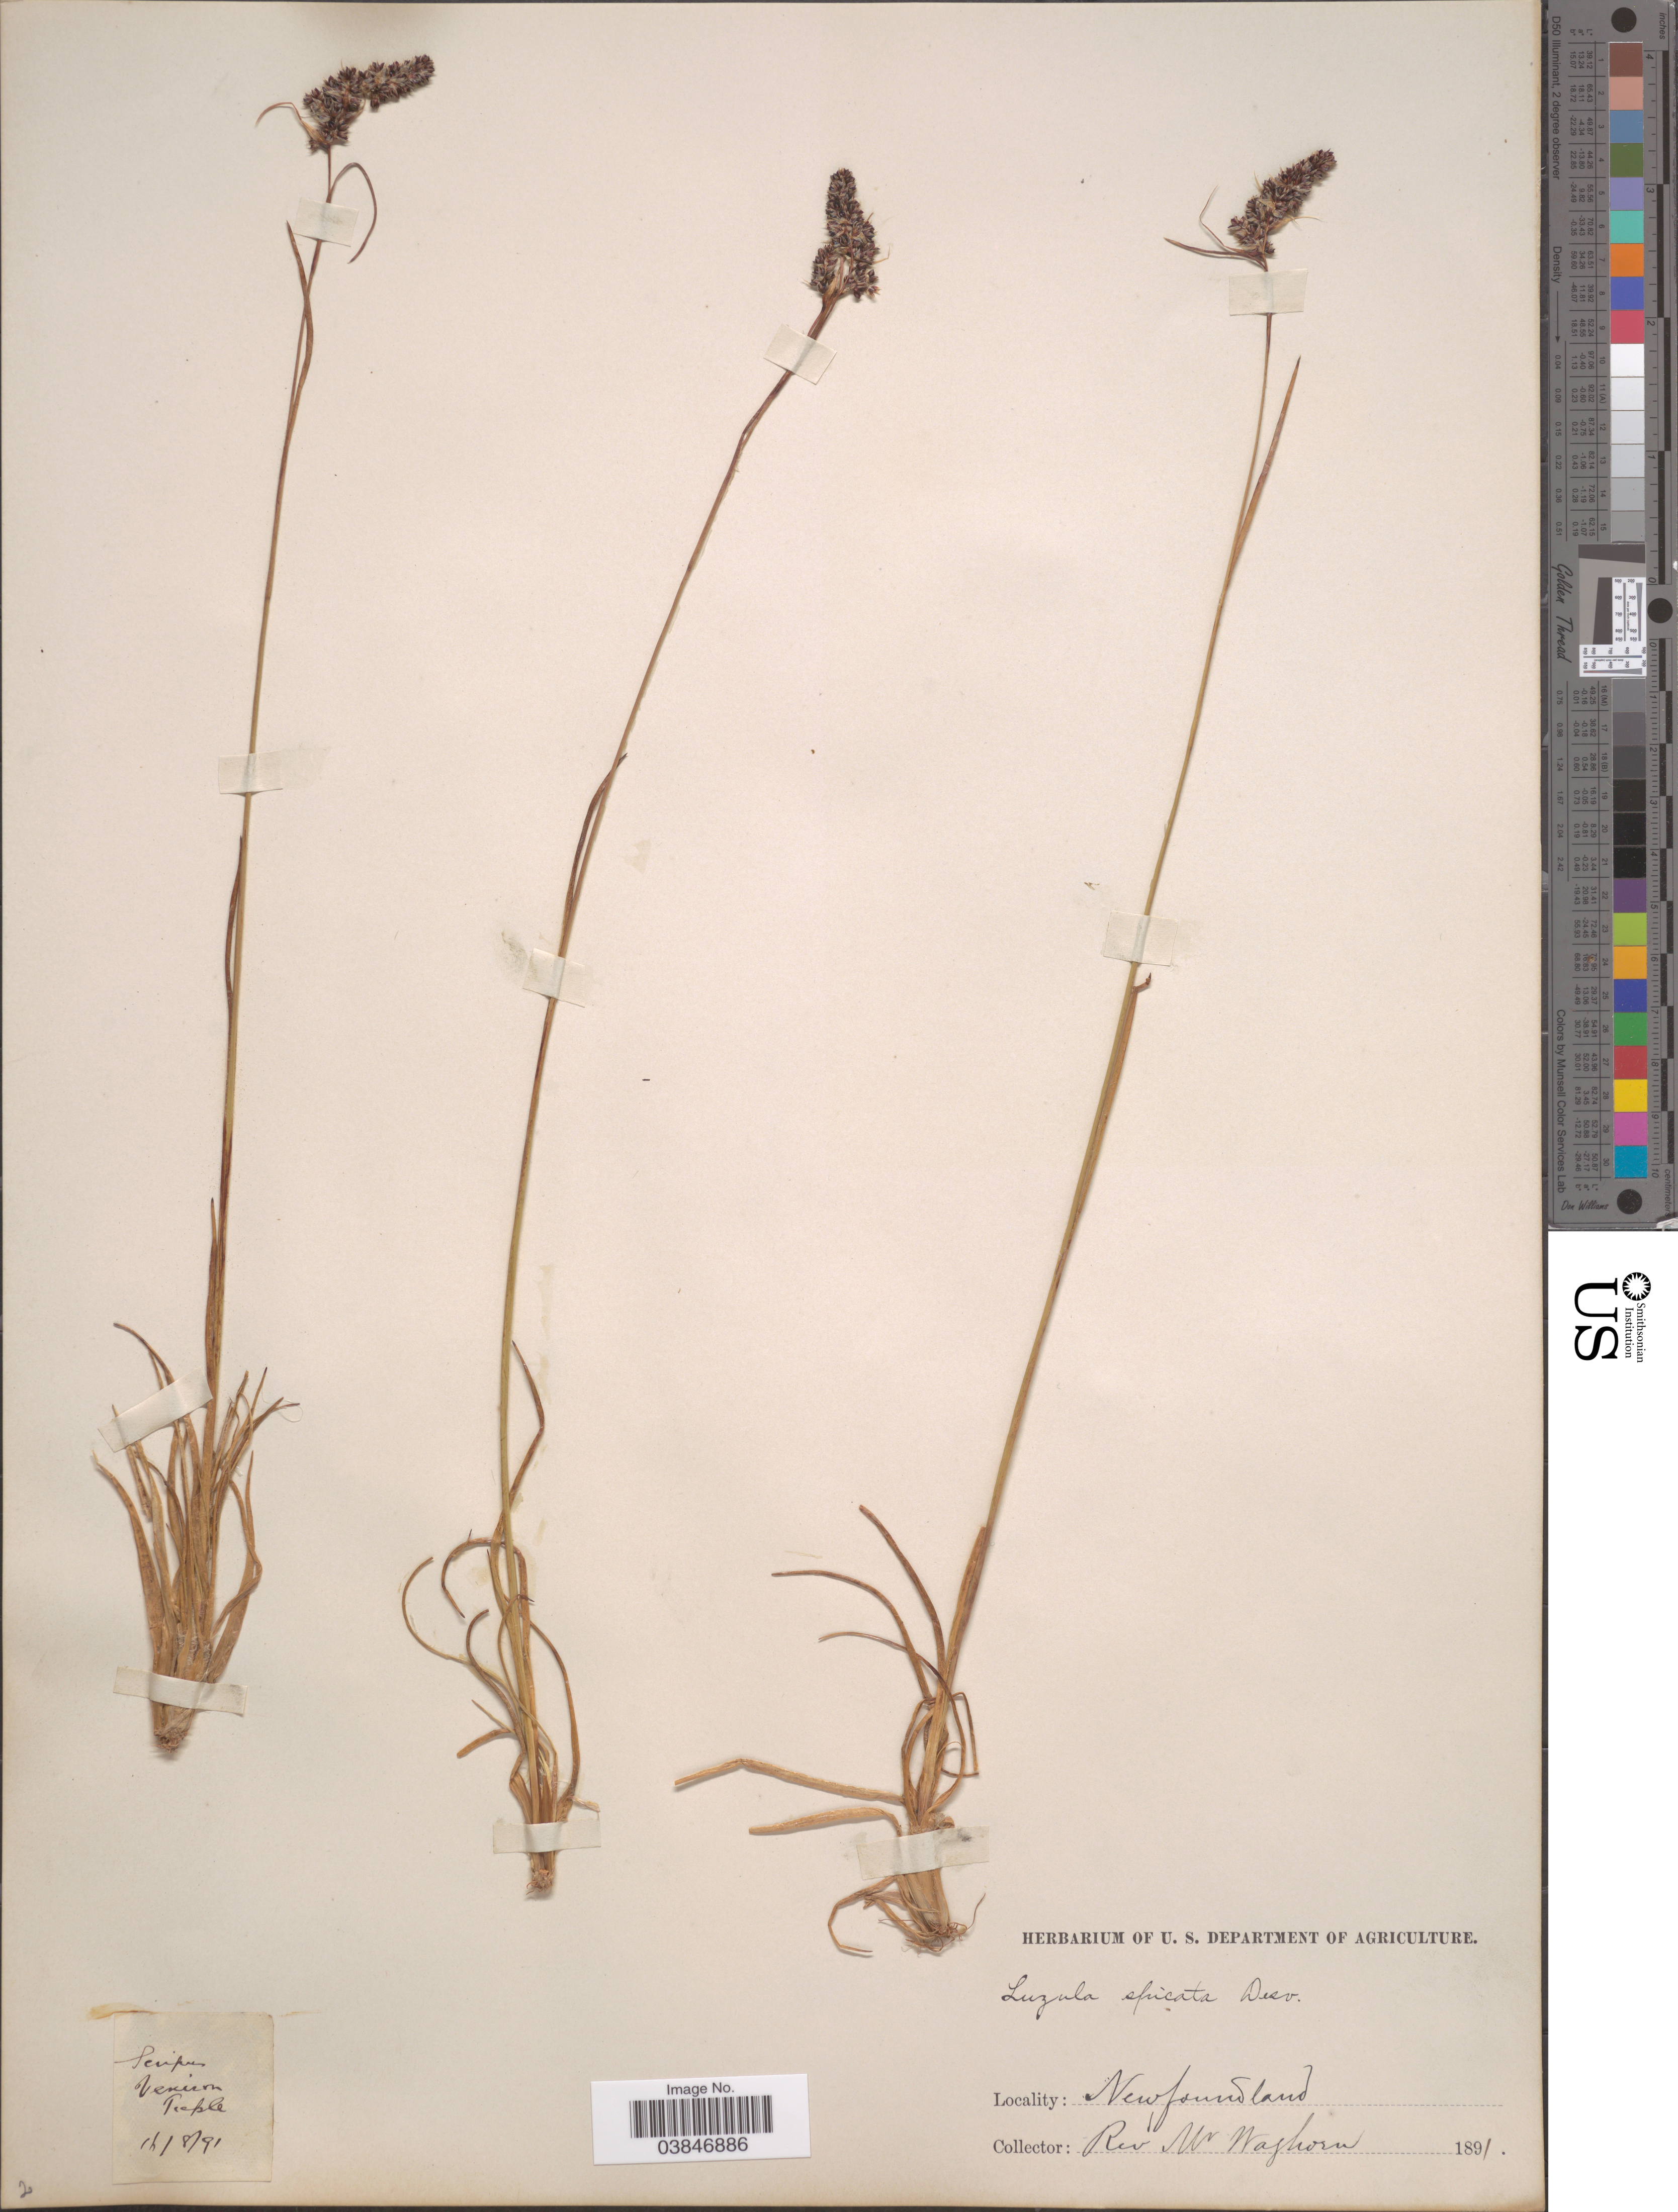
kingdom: Plantae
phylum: Tracheophyta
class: Liliopsida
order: Poales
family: Juncaceae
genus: Luzula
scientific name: Luzula spicata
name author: (L.) DC.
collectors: Waghorn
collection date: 1891-08-16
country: Canada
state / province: Newfoundland and Labrador